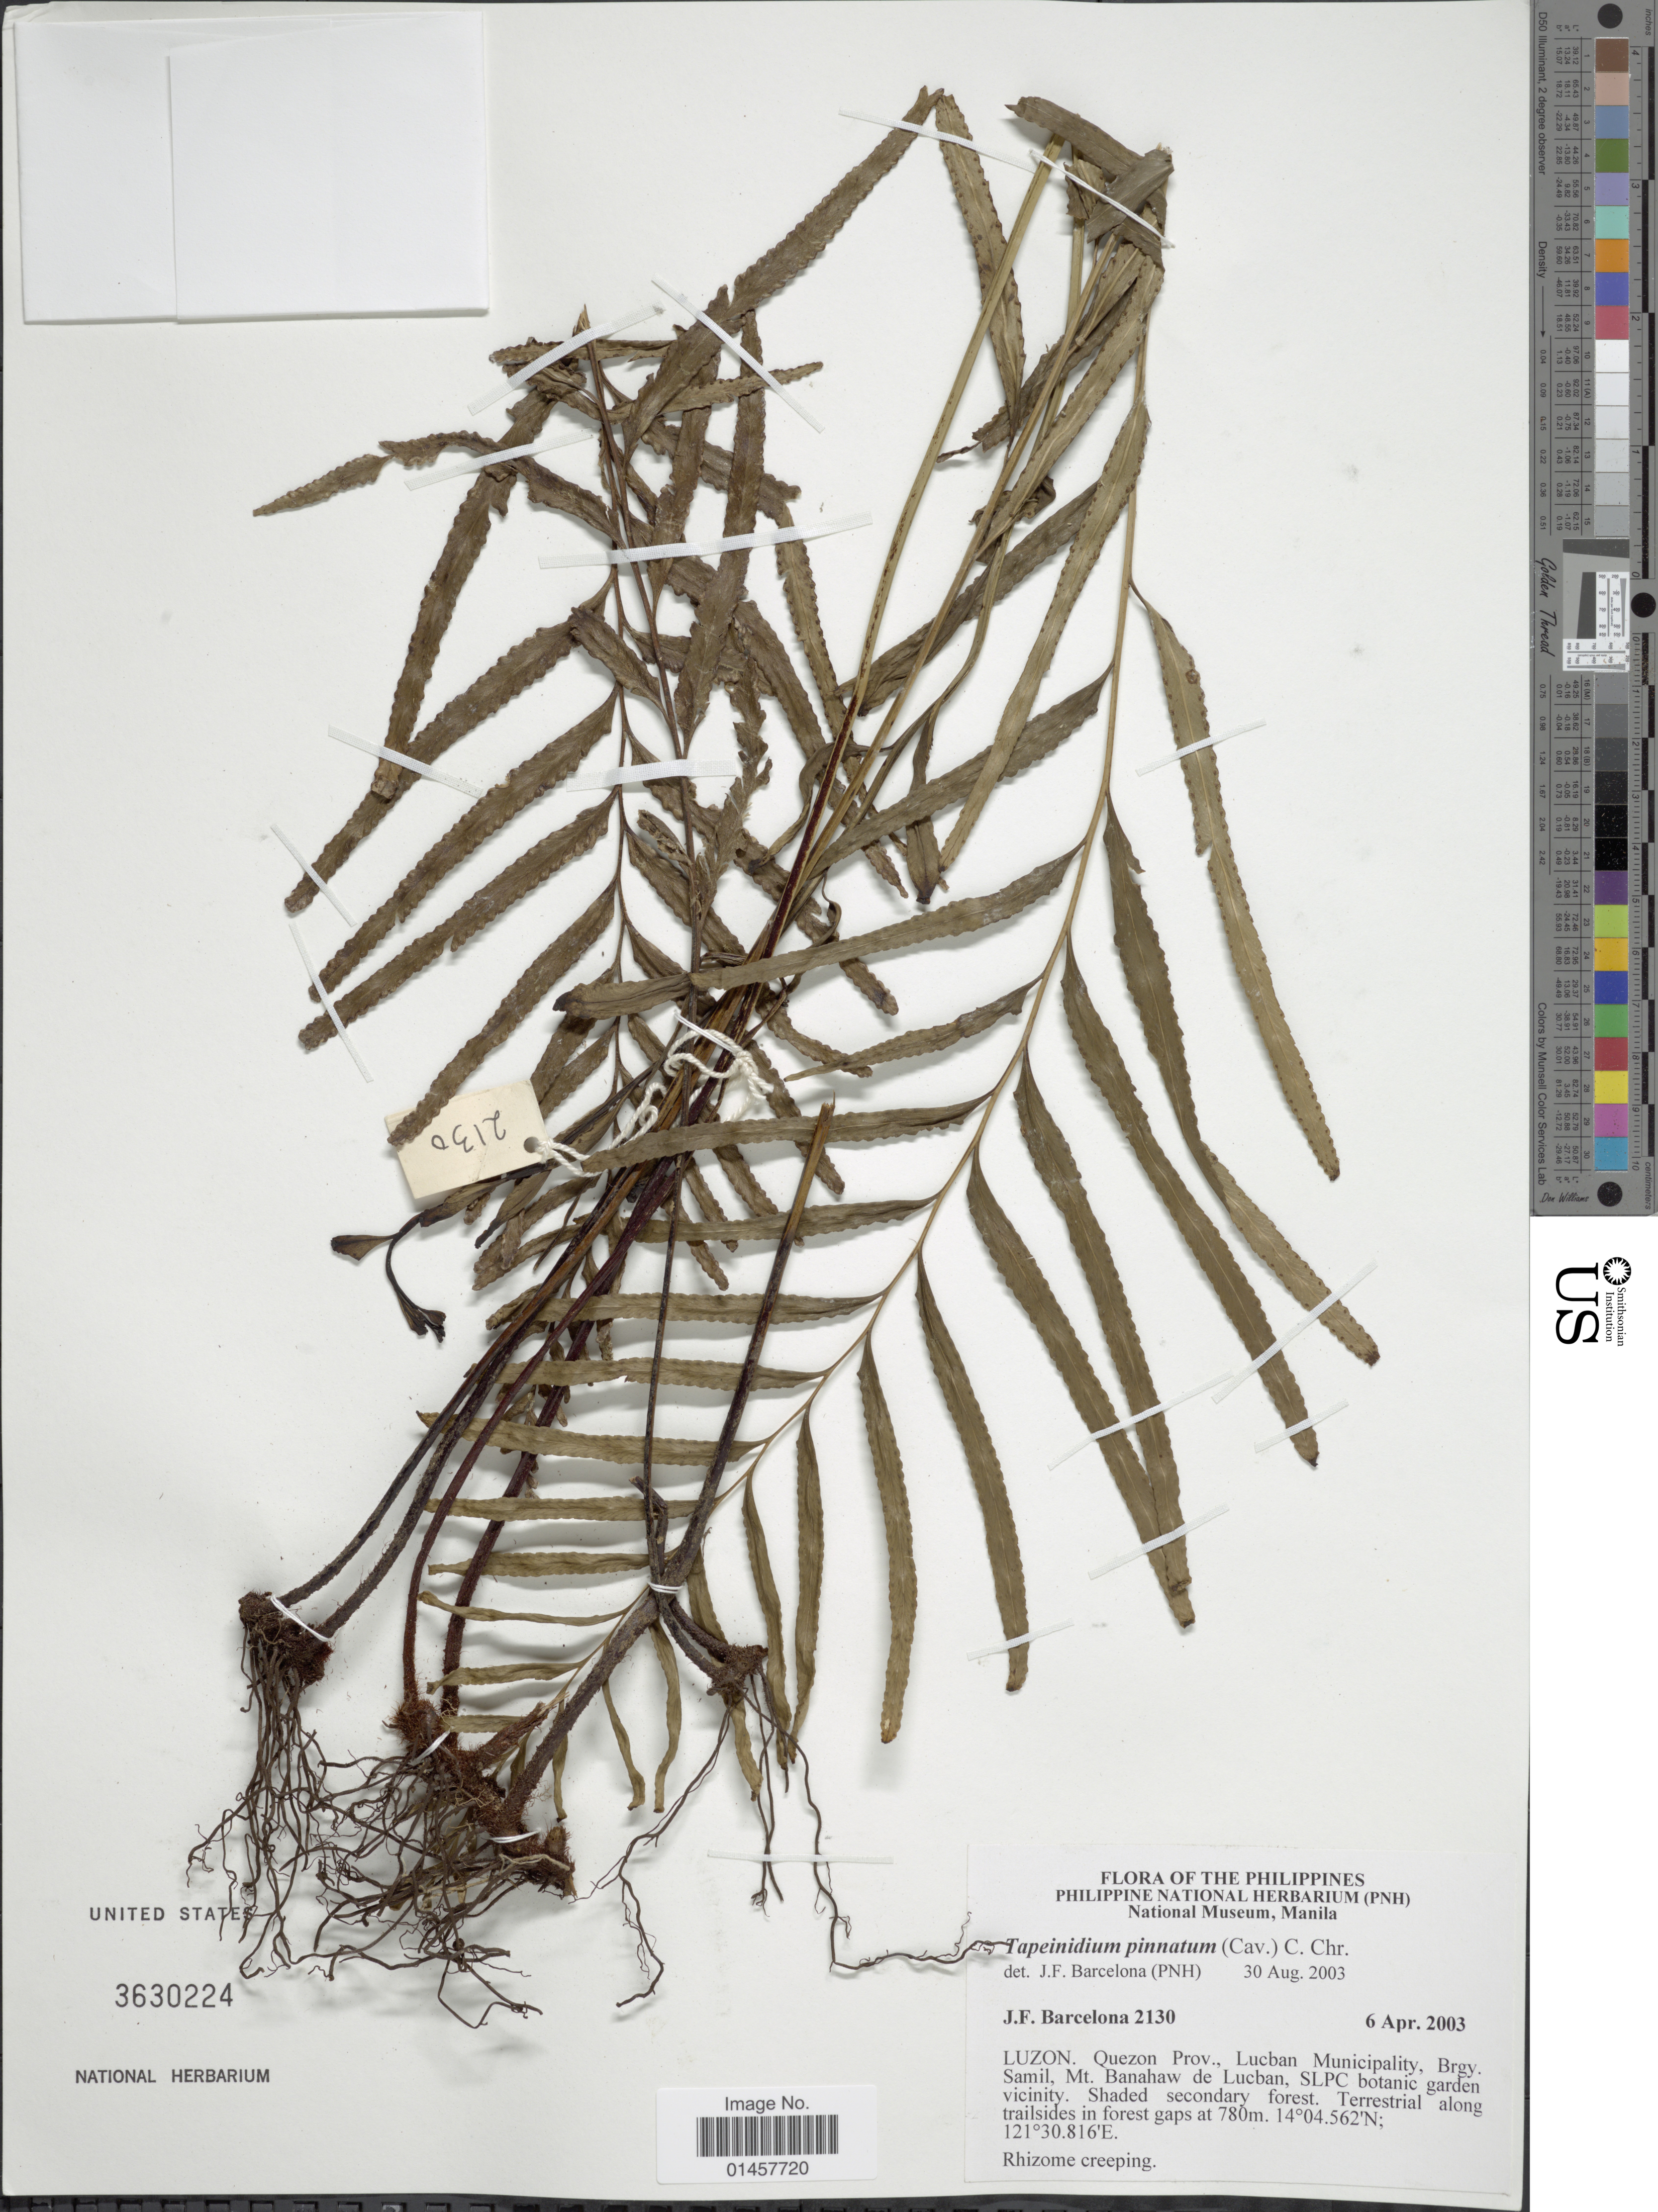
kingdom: Plantae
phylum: Tracheophyta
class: Polypodiopsida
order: Polypodiales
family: Lindsaeaceae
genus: Tapeinidium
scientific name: Tapeinidium pinnatum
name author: (Cav.) C. Chr.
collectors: J. F. Barcelona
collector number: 2130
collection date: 2003-04-06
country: Philippines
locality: Luzon, Quezon Prov., Lucban Municipality, Brgy. Samil, Mt. Banahaw de Lucban, SLPC botanic garden vicinity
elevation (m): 780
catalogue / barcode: US 3630224